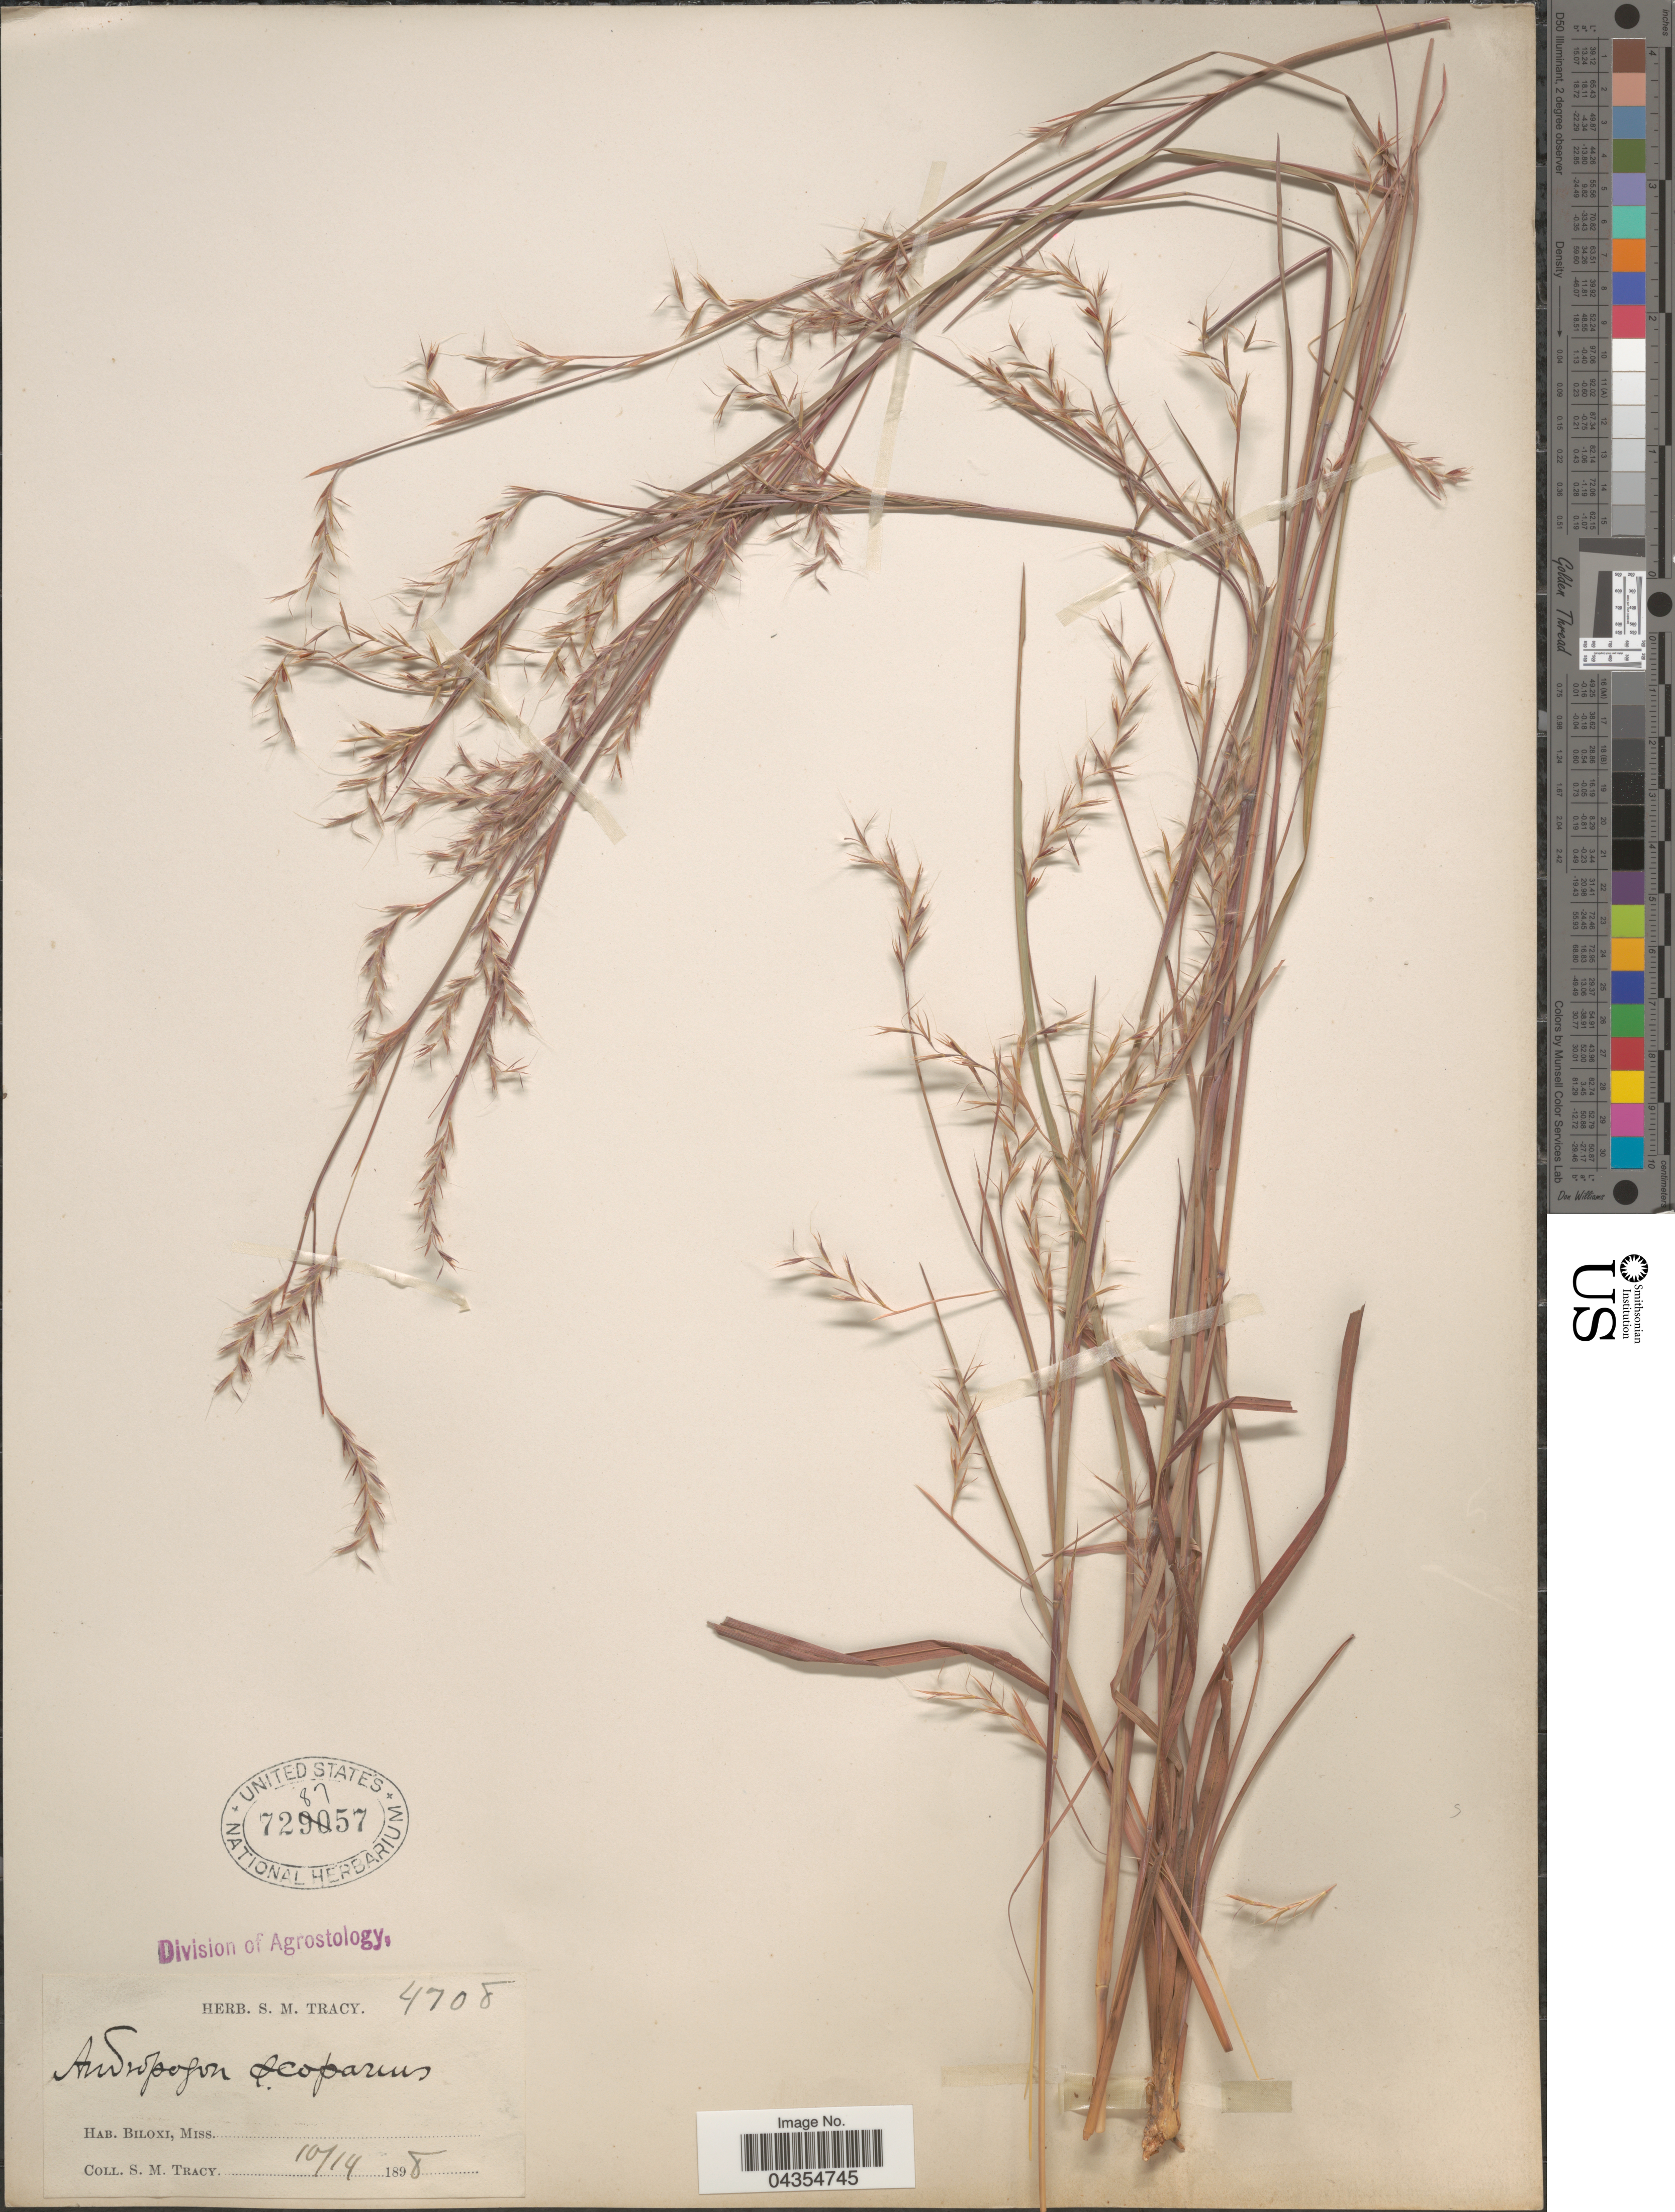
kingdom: Plantae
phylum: Tracheophyta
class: Liliopsida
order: Poales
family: Poaceae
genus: Schizachyrium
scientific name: Schizachyrium sanguineum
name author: (Retz.) Alston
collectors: S. M. Tracy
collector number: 4708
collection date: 1898-10-14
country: United States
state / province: Mississippi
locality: Biloxi.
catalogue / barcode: US 728757